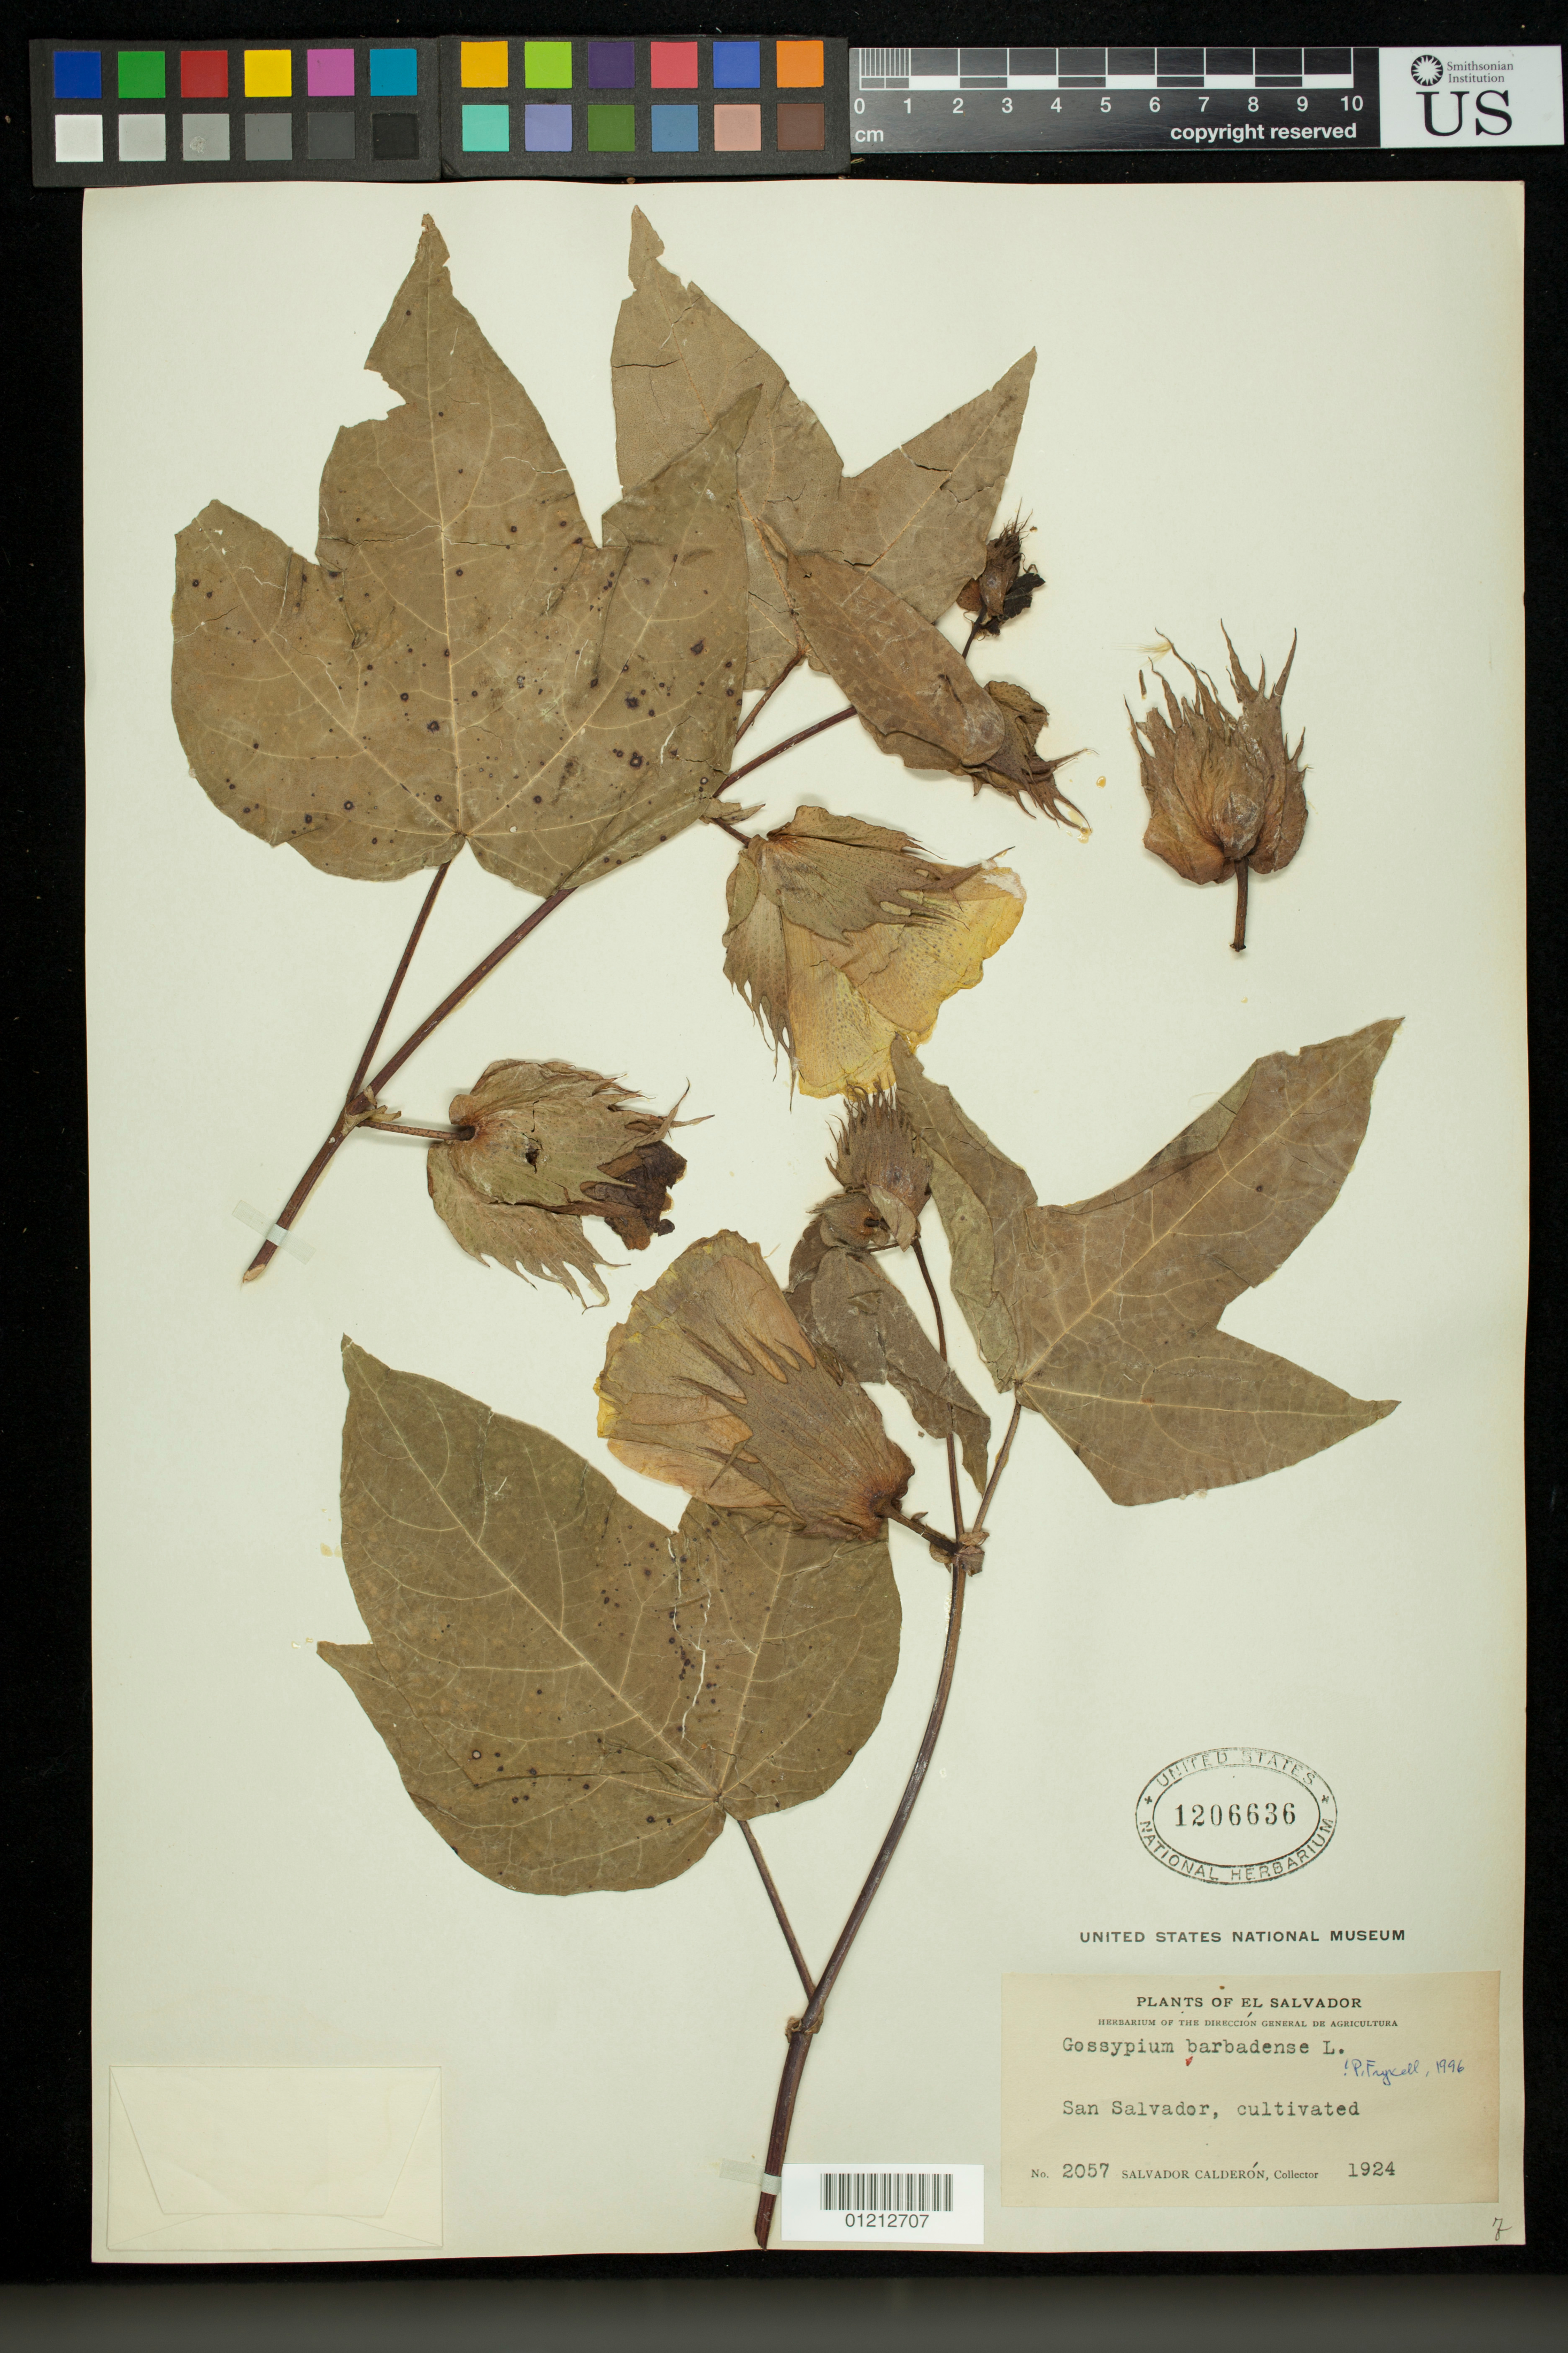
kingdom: Plantae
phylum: Tracheophyta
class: Magnoliopsida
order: Malvales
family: Malvaceae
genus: Gossypium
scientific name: Gossypium barbadense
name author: L.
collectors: S. Calderón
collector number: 2057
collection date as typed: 1924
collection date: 1924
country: El Salvador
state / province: San Salvador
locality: San salvador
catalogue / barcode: US 1206636